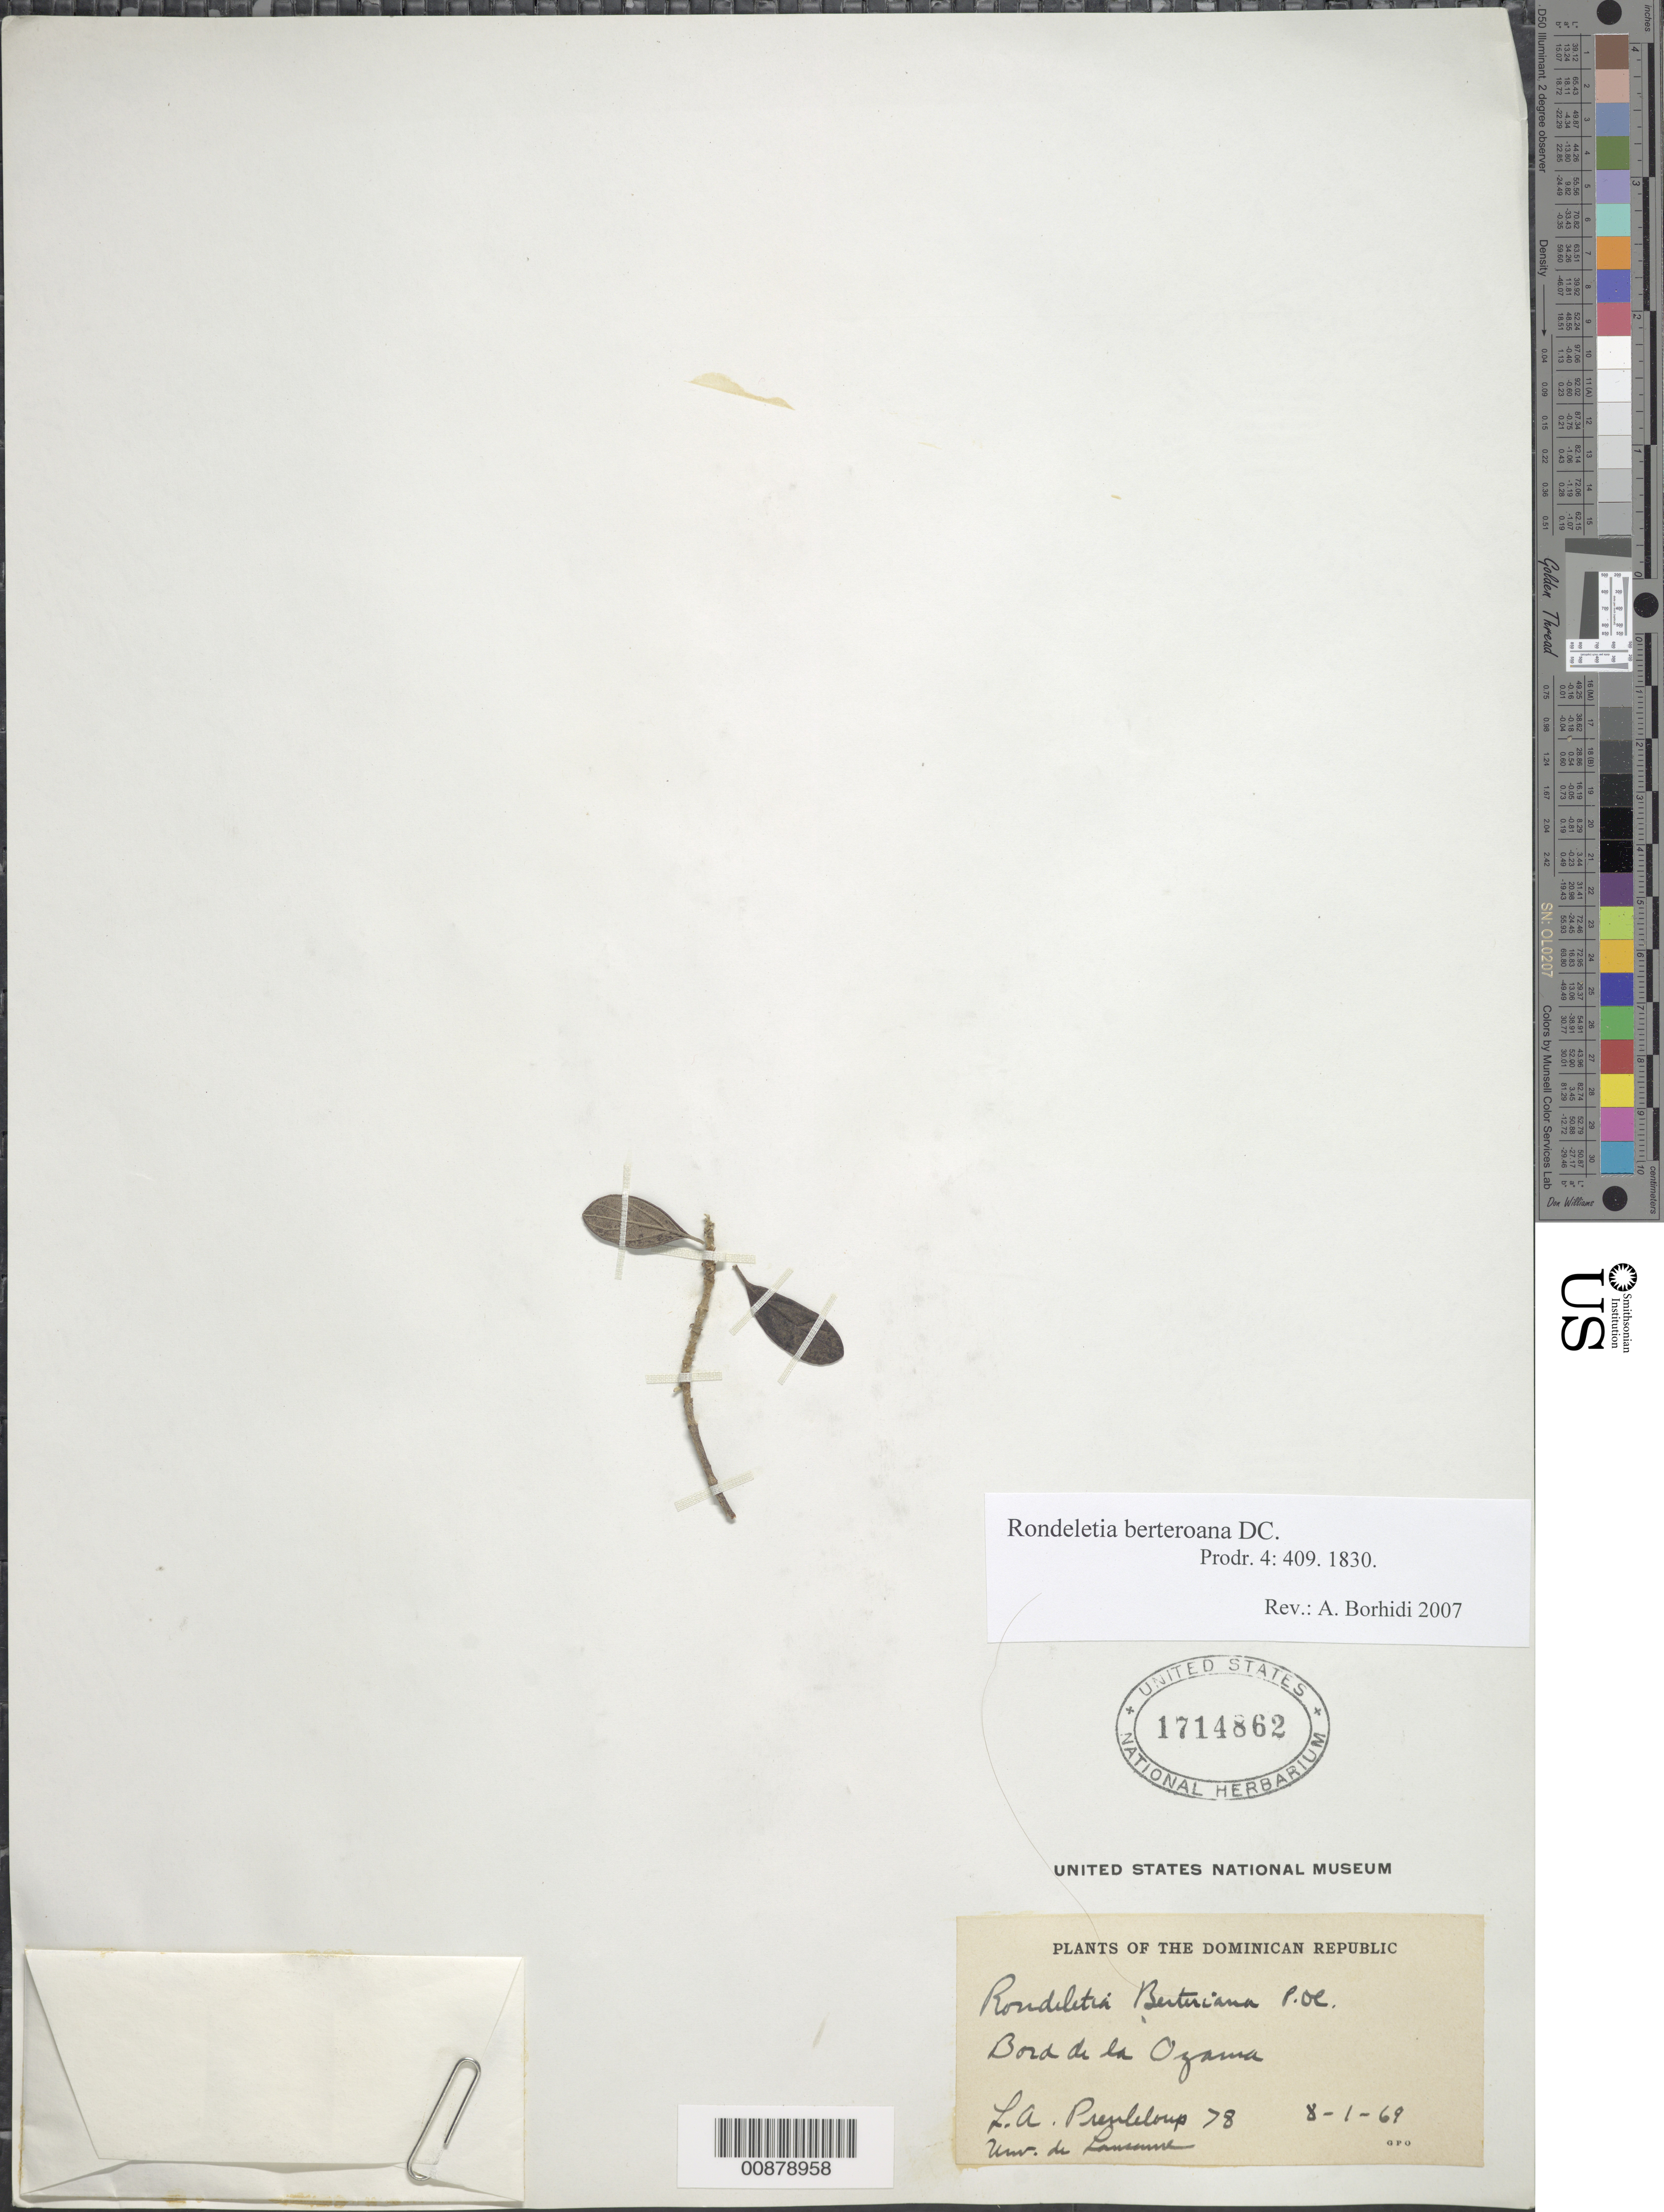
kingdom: Plantae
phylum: Tracheophyta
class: Magnoliopsida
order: Gentianales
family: Rubiaceae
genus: Rondeletia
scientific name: Rondeletia berteroana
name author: DC.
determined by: Borhidi, Attila L.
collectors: L. Prenleloup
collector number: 78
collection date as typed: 01 Aug 1869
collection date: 1869-08-01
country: Dominican Republic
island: Hispaniola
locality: Bord de la Ozama.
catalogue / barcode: US 1714862